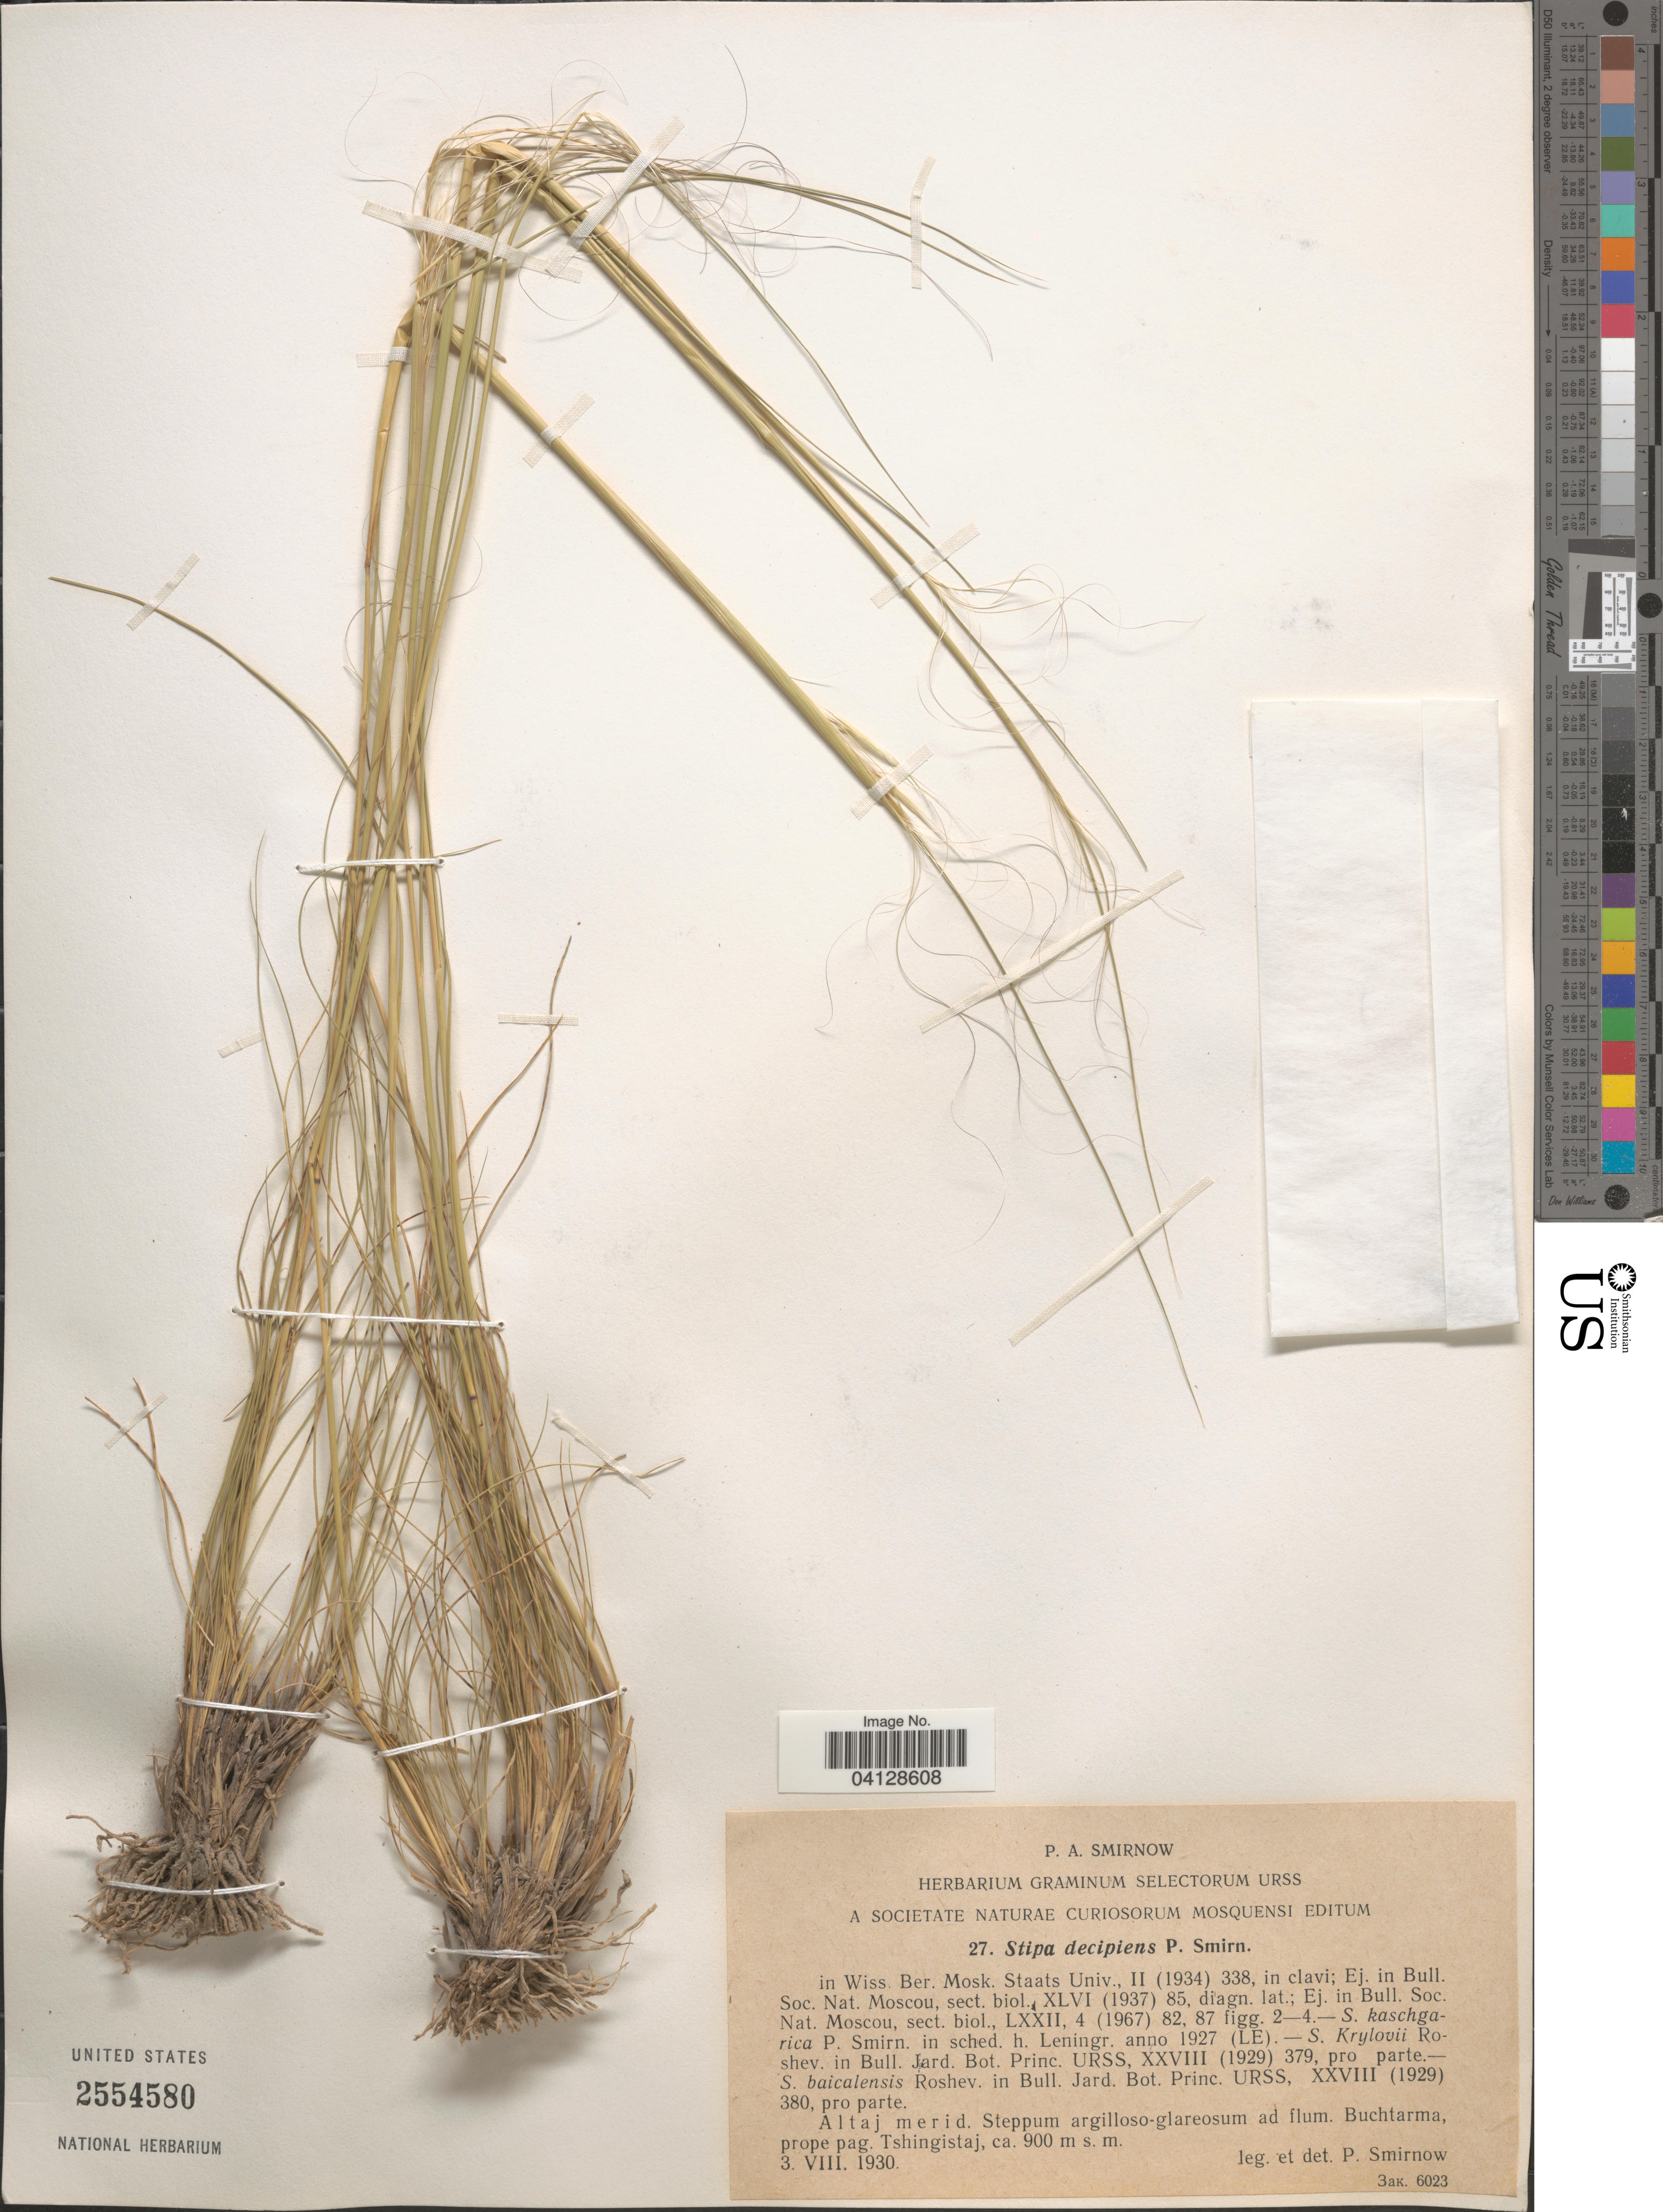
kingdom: Plantae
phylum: Tracheophyta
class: Liliopsida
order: Poales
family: Poaceae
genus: Stipa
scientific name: Stipa decipiens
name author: P.A. Smirn.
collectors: P. Smirnow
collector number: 27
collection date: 1930-08-03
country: Russian Federation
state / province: Altai Republic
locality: Altaj merid. Steppum argilloso-glareosum ad flum. Buchtarma, prope pag. Tshingistaj.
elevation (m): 900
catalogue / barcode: US 2554580